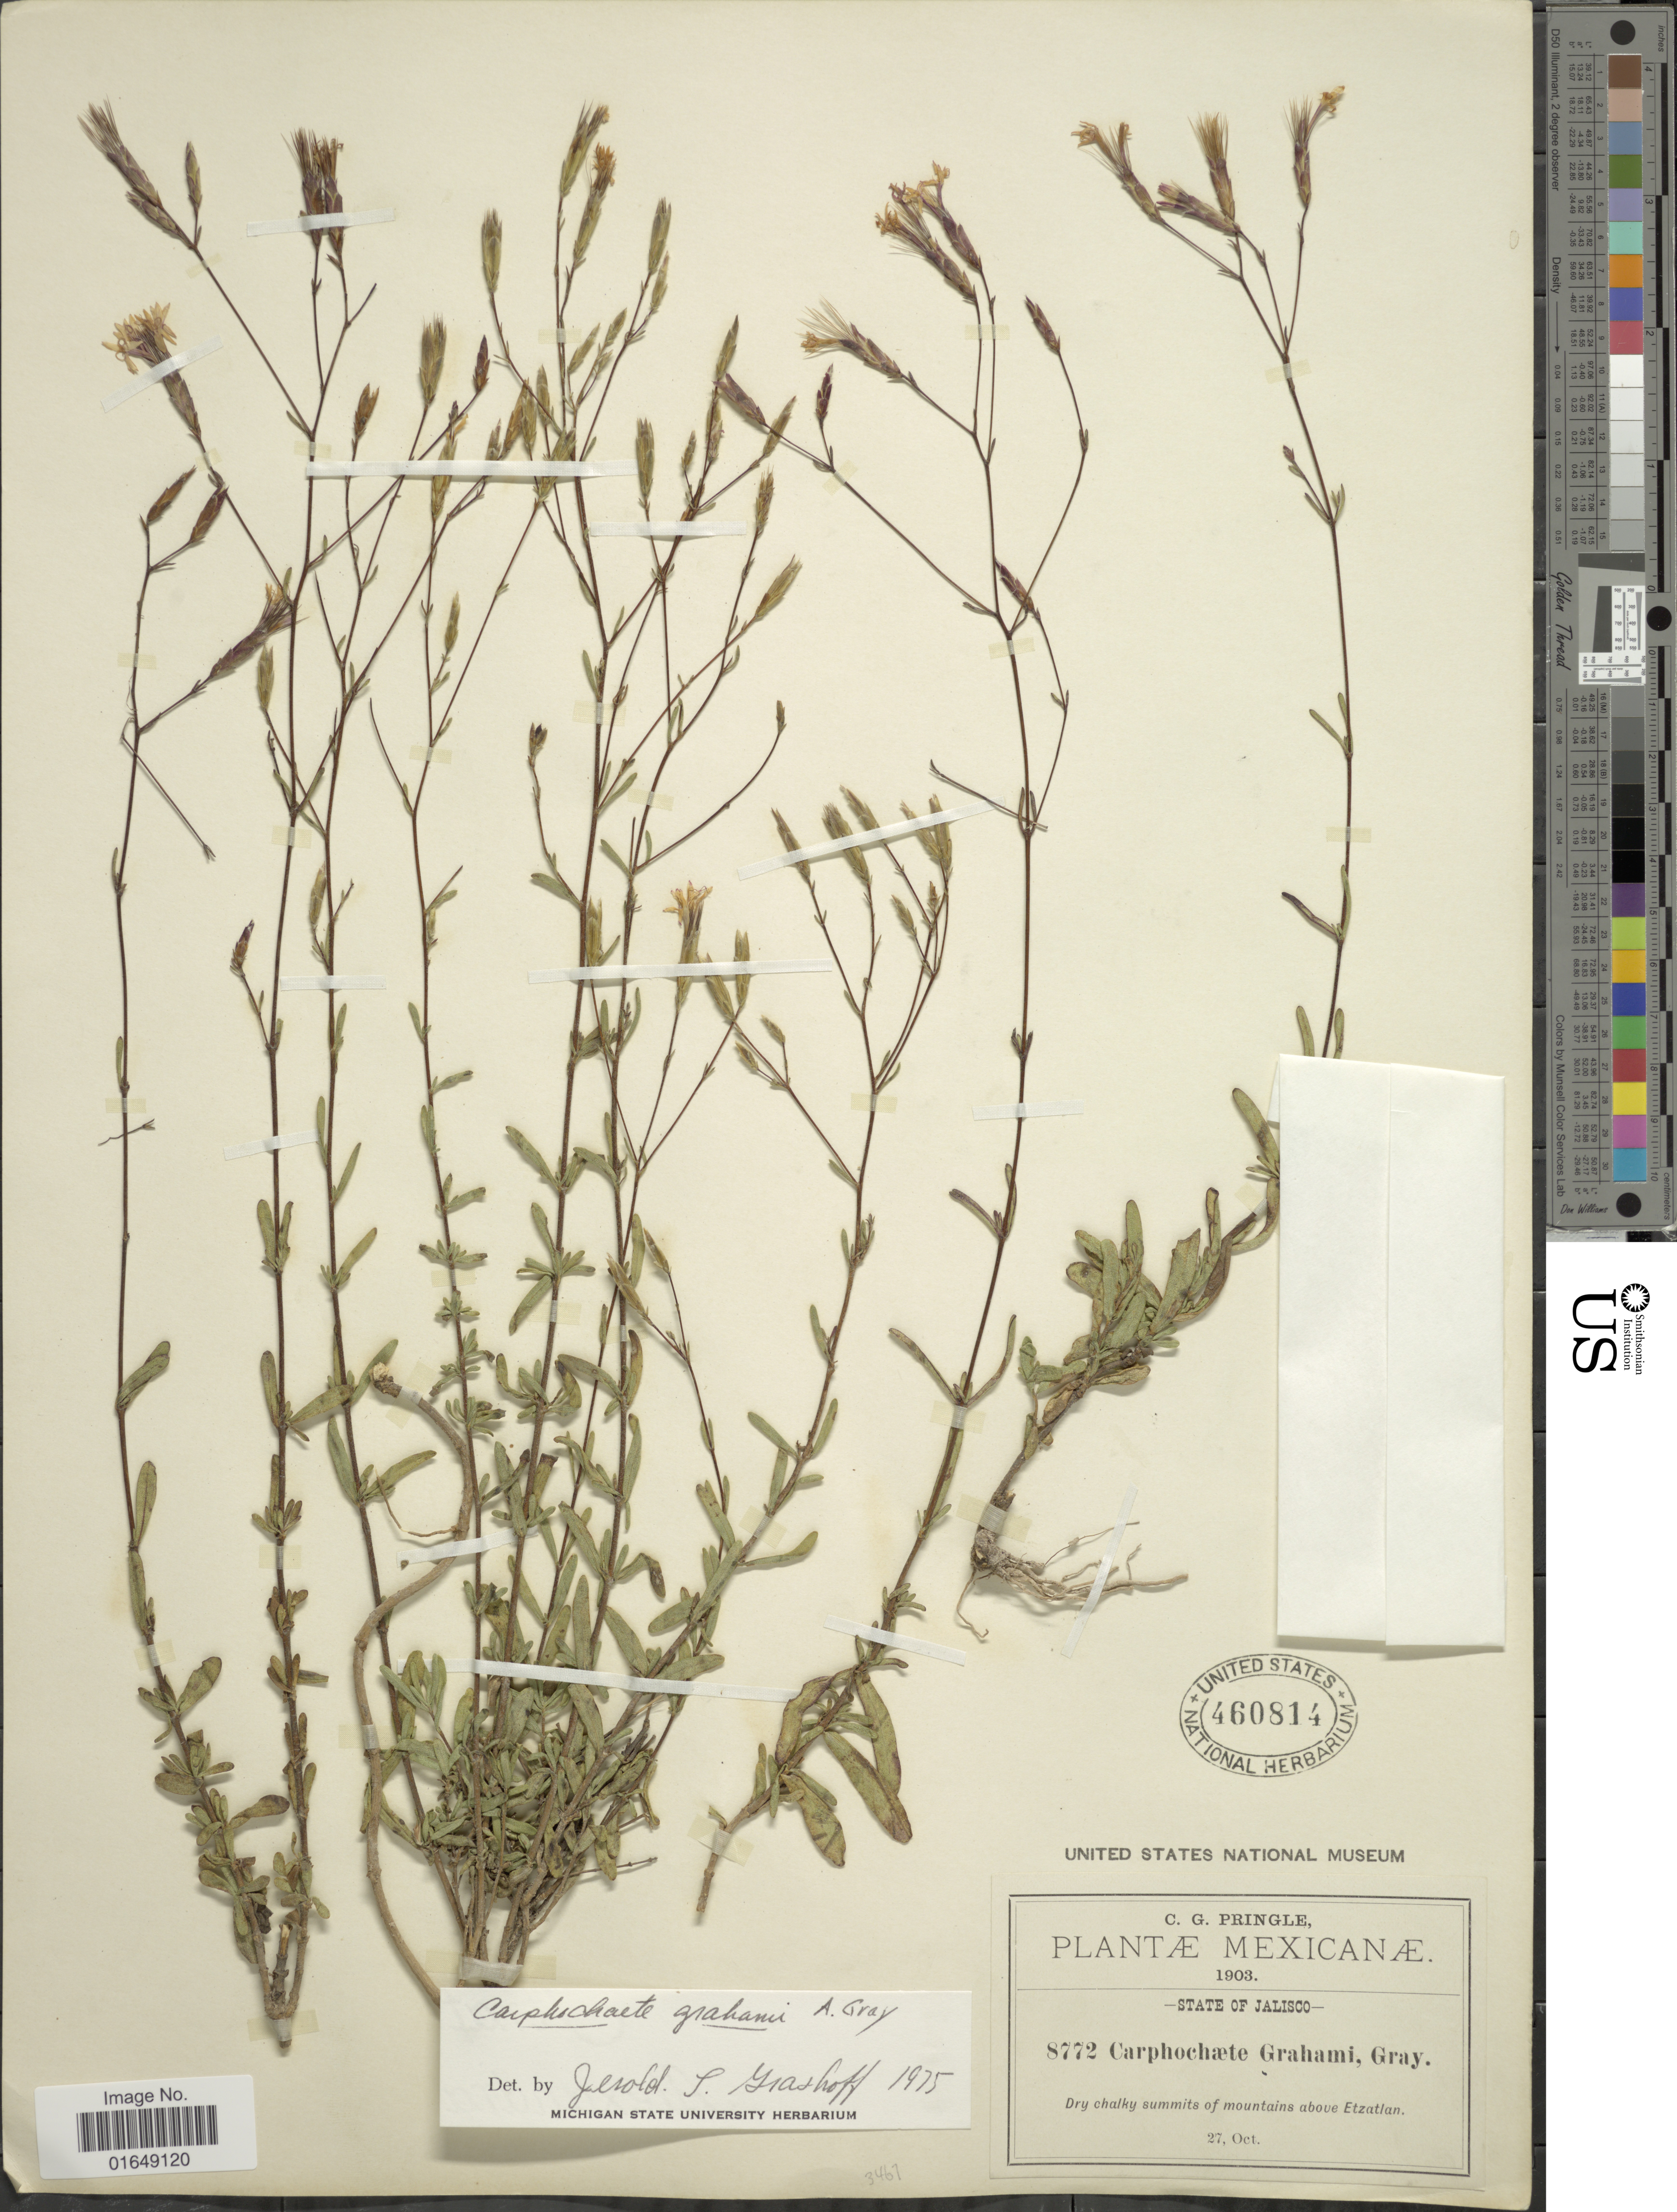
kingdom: Plantae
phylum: Tracheophyta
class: Magnoliopsida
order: Asterales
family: Asteraceae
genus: Carphochaete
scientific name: Carphochaete grahamii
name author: A. Gray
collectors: C. G. Pringle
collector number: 8772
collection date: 1903-10-27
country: Mexico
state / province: Jalisco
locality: Dry chalky of mountains above Etzatlan.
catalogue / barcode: US 460814